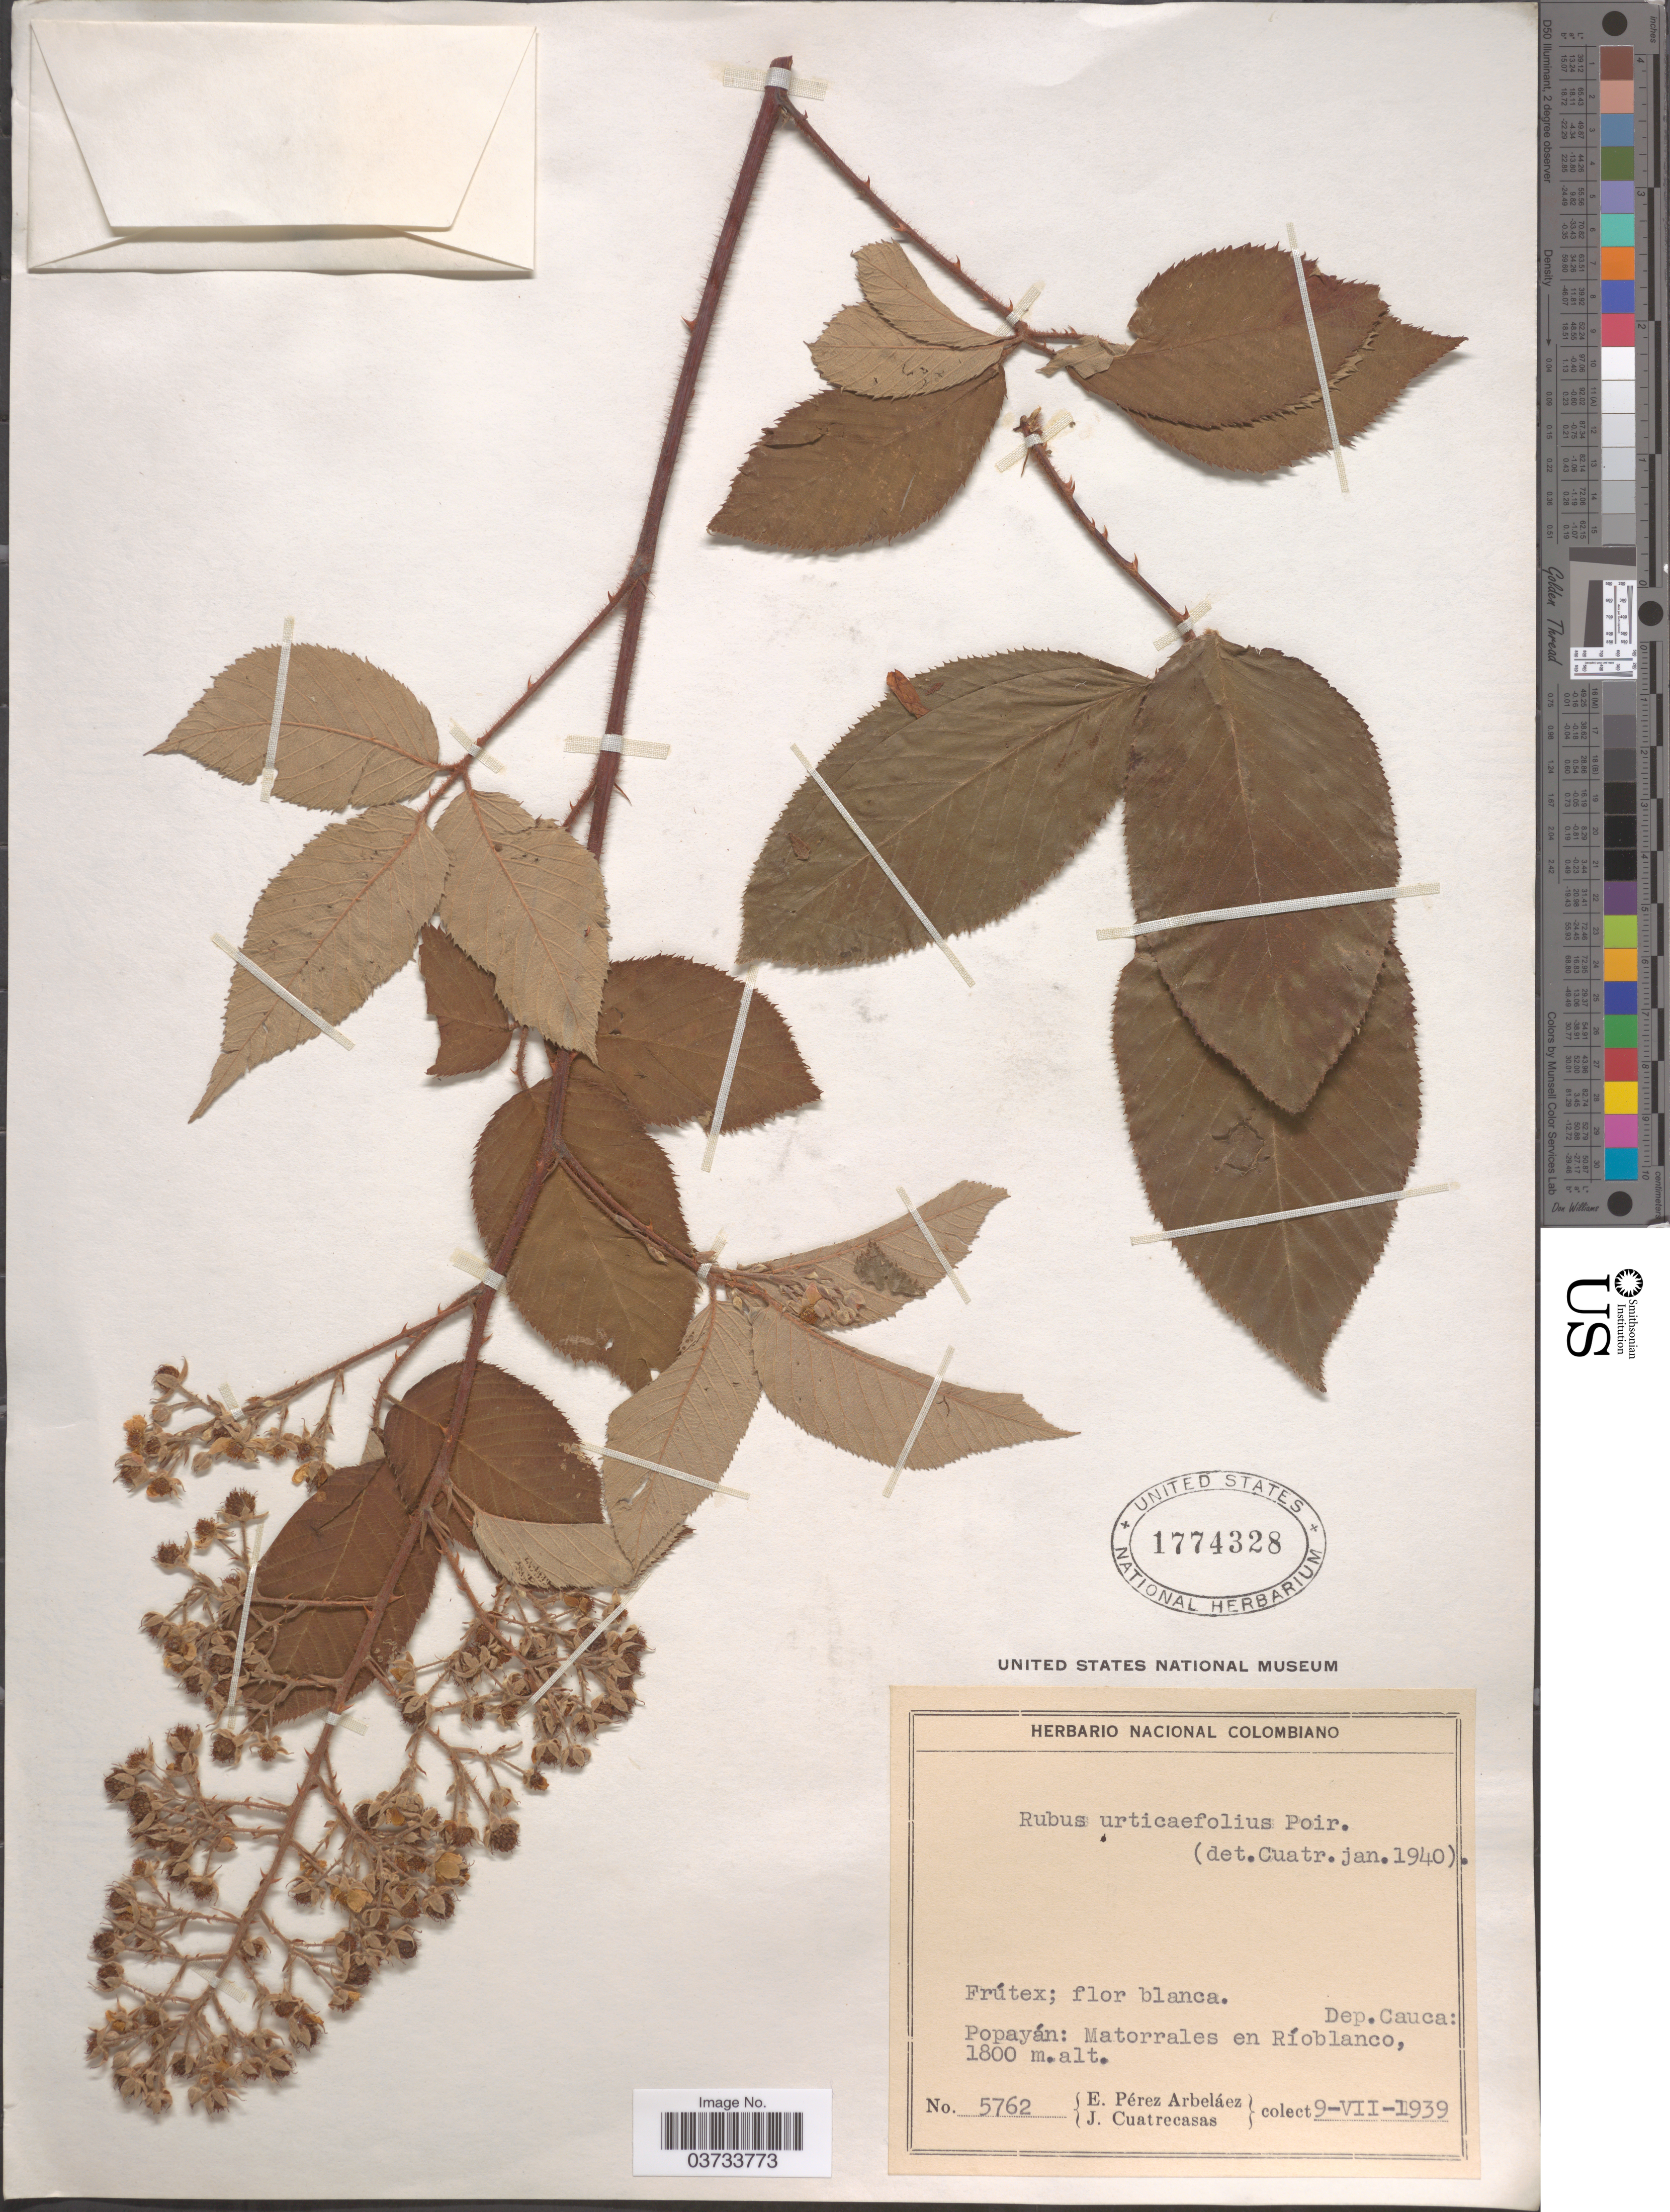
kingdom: Plantae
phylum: Tracheophyta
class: Magnoliopsida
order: Rosales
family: Rosaceae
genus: Rubus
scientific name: Rubus urticifolius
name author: Poir.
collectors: E. Pérez Arbeláez & J. Cuatrecasas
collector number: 5762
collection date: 1939-07-09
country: Colombia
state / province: Cauca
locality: Dep. Cauca: Popayán: Matorrales en Ríoblanco.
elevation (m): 1800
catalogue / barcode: US 1774328